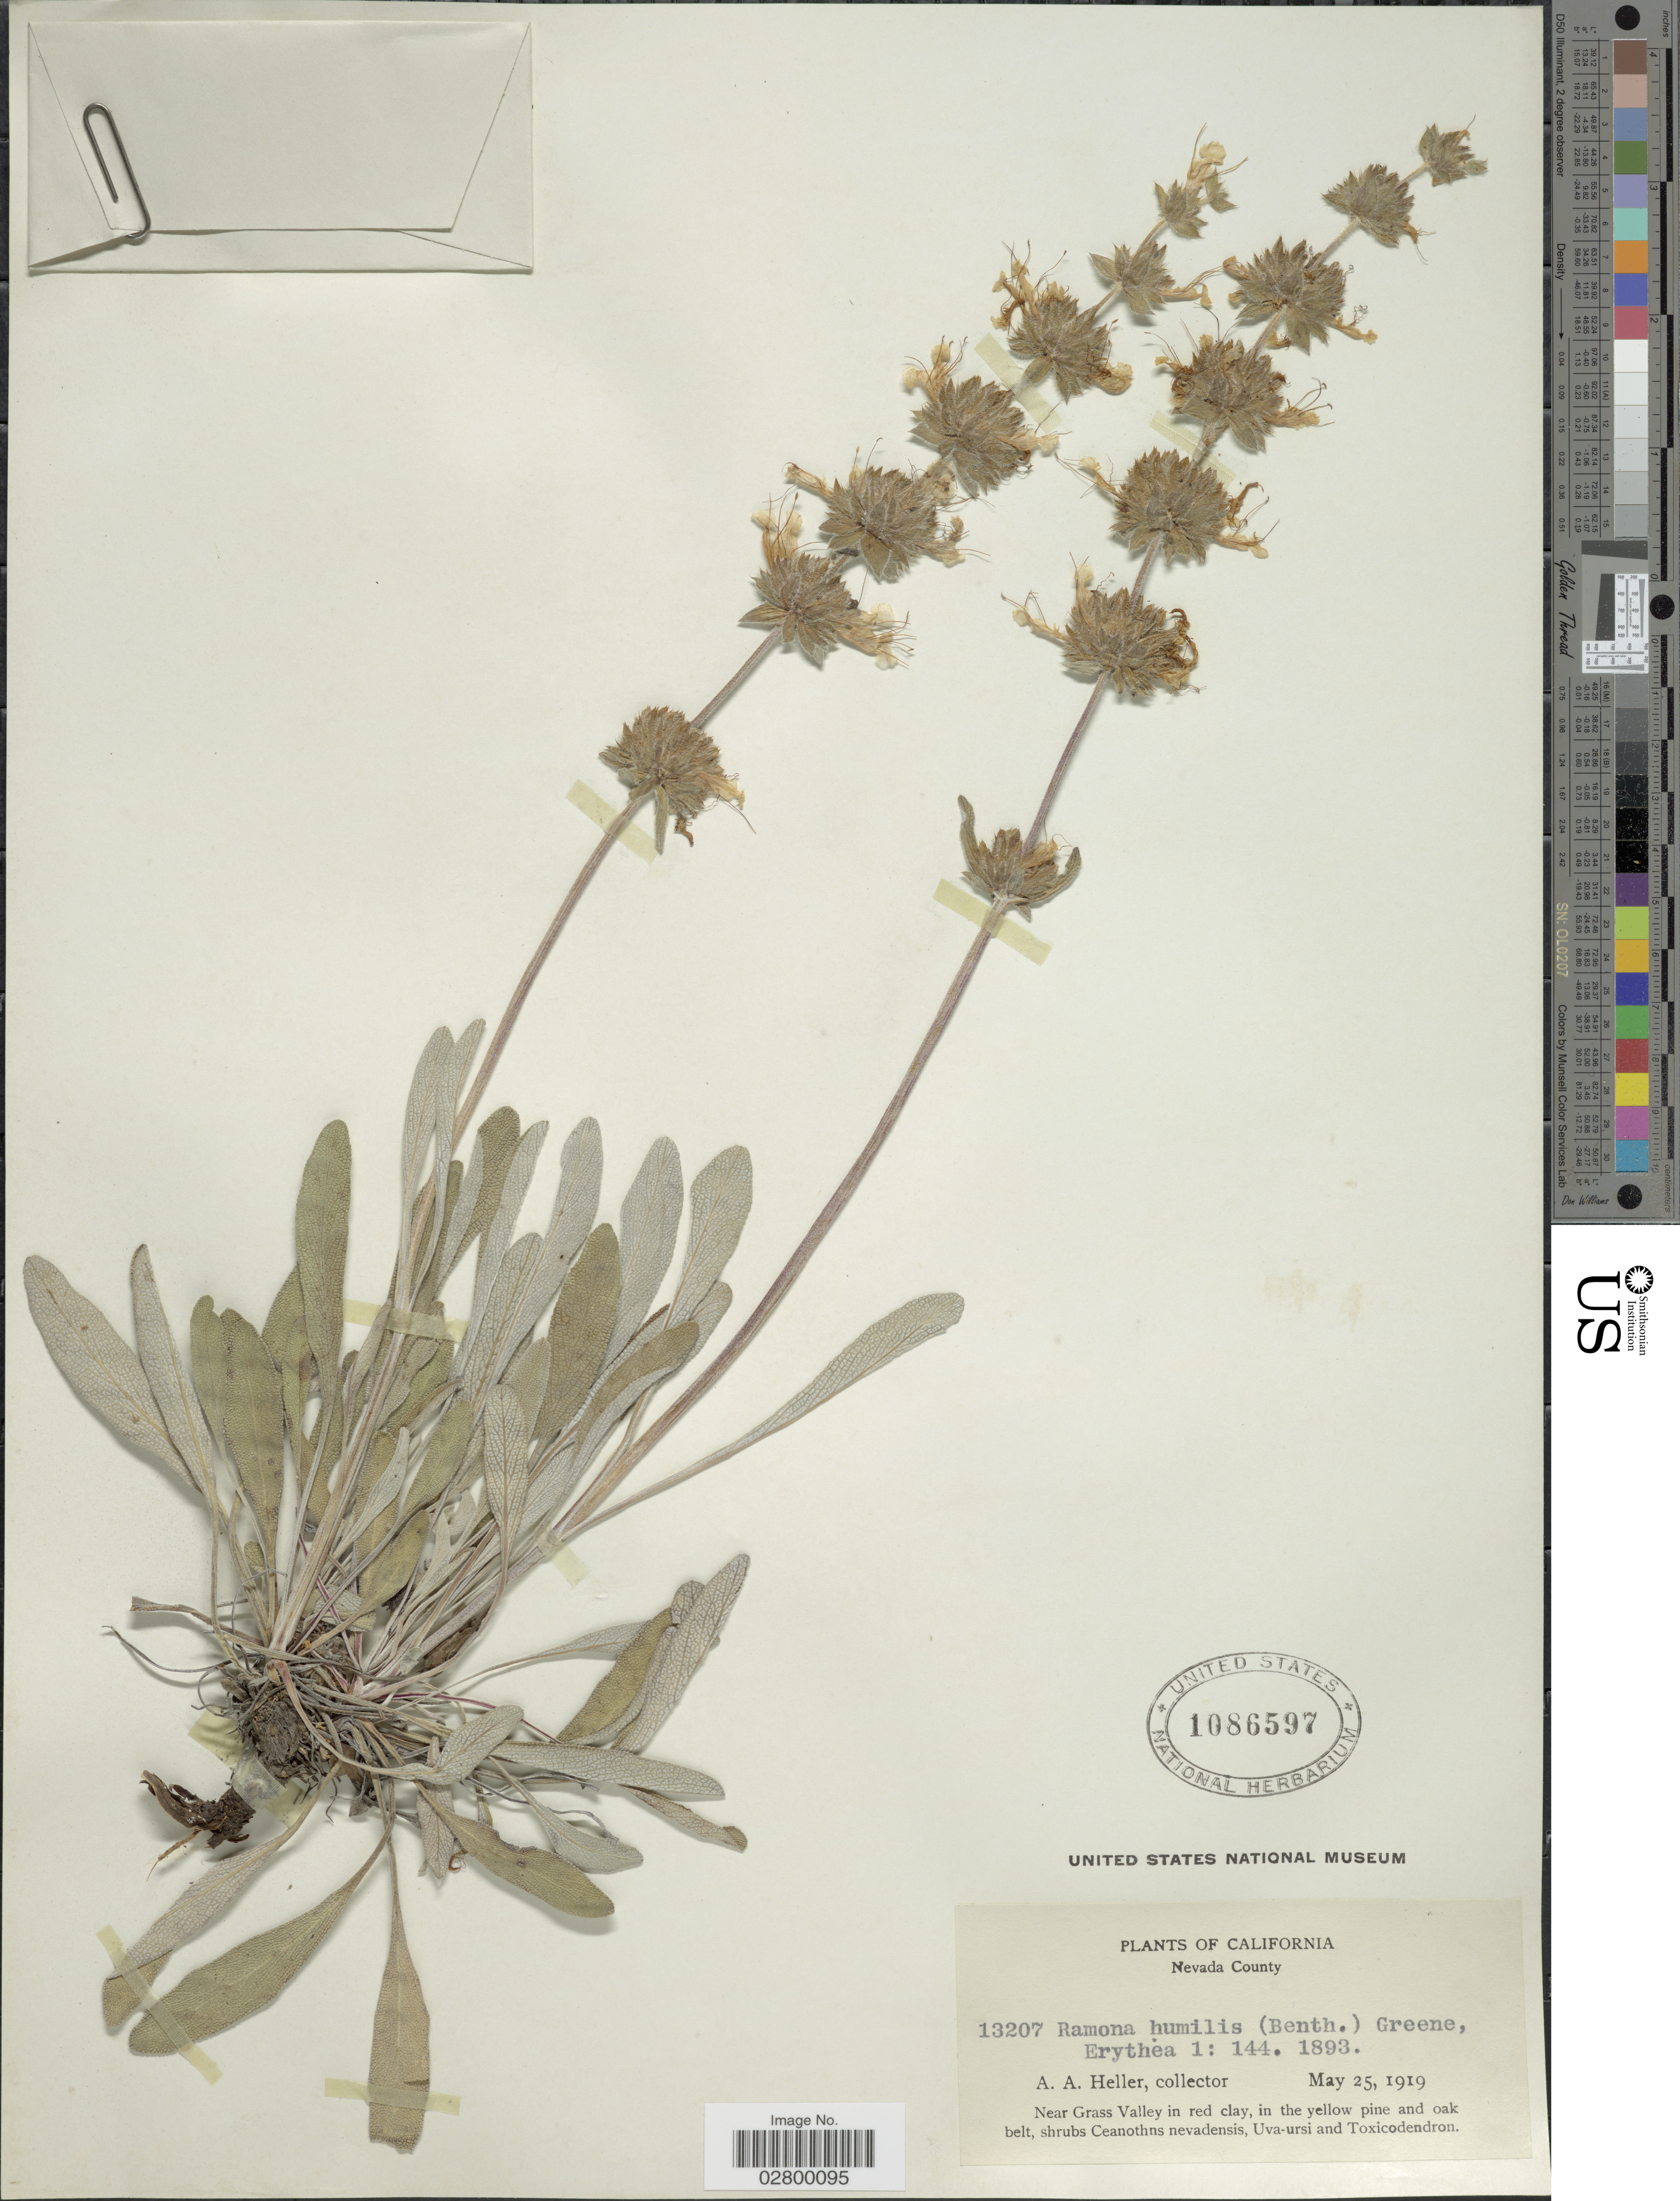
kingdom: Plantae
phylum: Tracheophyta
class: Magnoliopsida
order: Lamiales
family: Lamiaceae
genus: Salvia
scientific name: Salvia sonomensis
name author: Greene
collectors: A. A. Heller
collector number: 13207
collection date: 1919-05-25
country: United States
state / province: California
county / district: Nevada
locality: Nevada County, Near Grass Valley.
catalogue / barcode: US 1086597